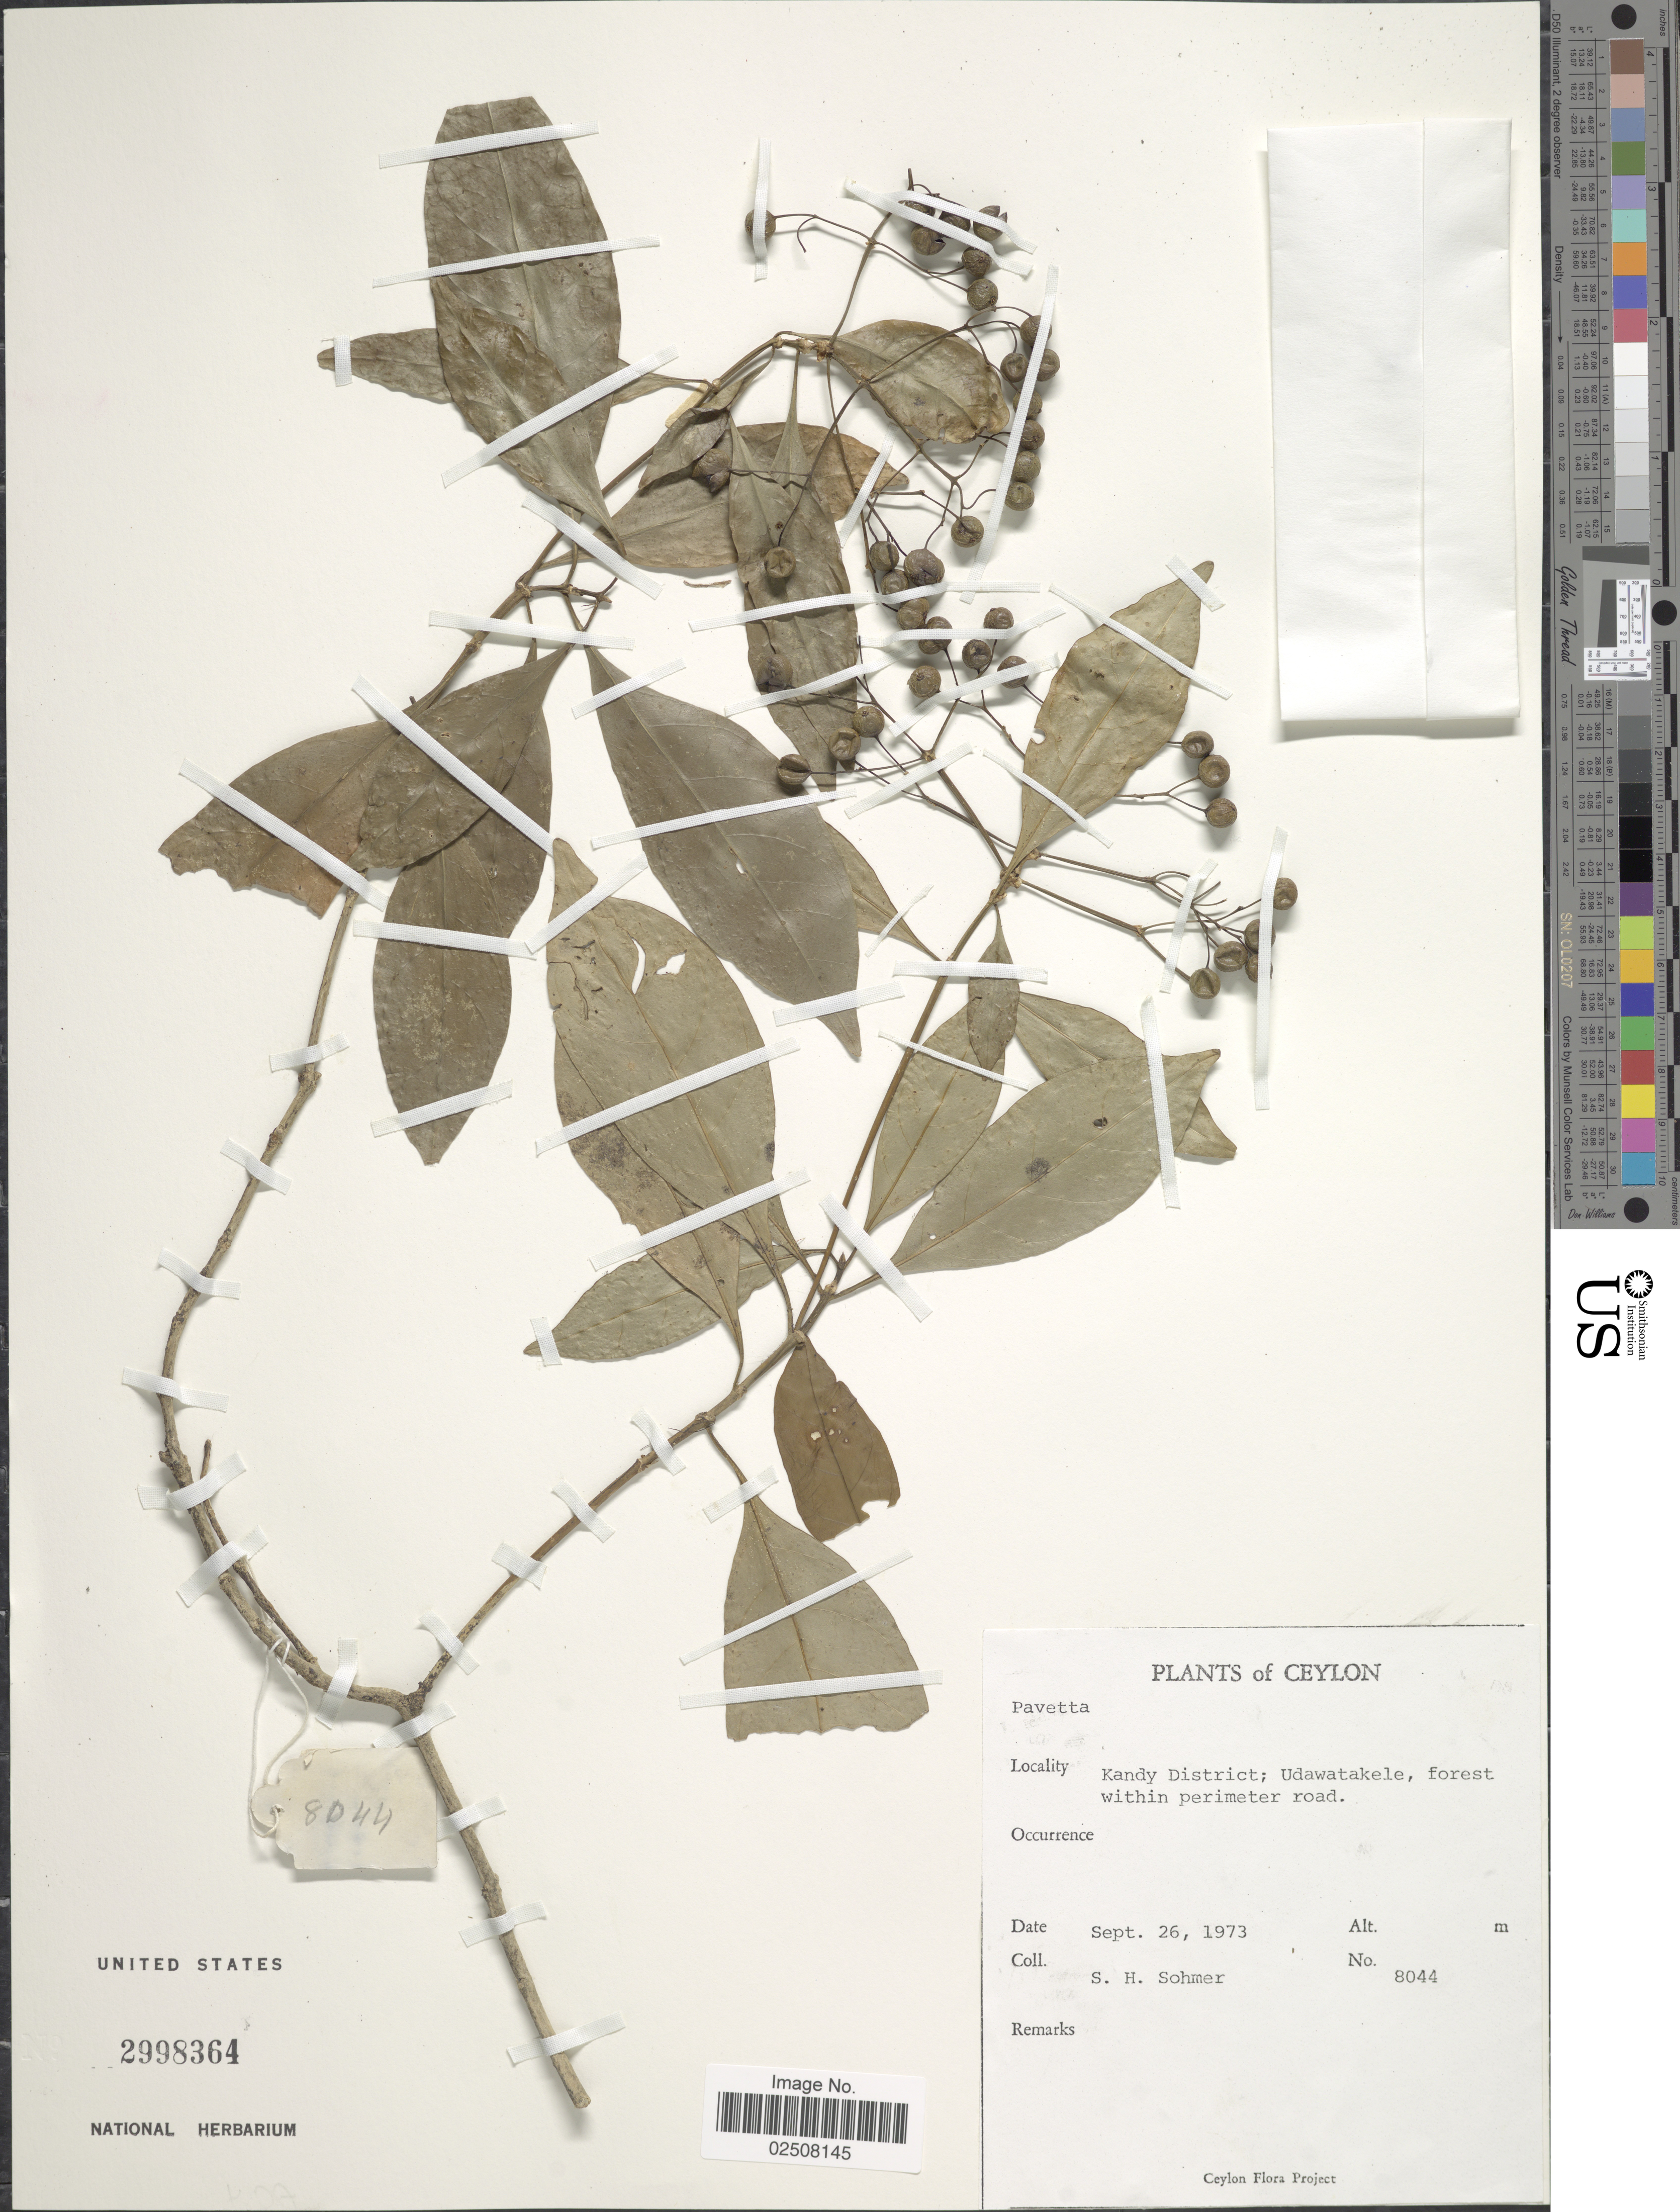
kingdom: Plantae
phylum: Tracheophyta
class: Magnoliopsida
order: Gentianales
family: Rubiaceae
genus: Pavetta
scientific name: Pavetta agrostiphylla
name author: Bremek.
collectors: S. H. Sohmer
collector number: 8044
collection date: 1973-09-26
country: Sri Lanka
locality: Ceylon, Kandy District; Udawatakele, forest within perimeter road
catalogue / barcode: US 2998364